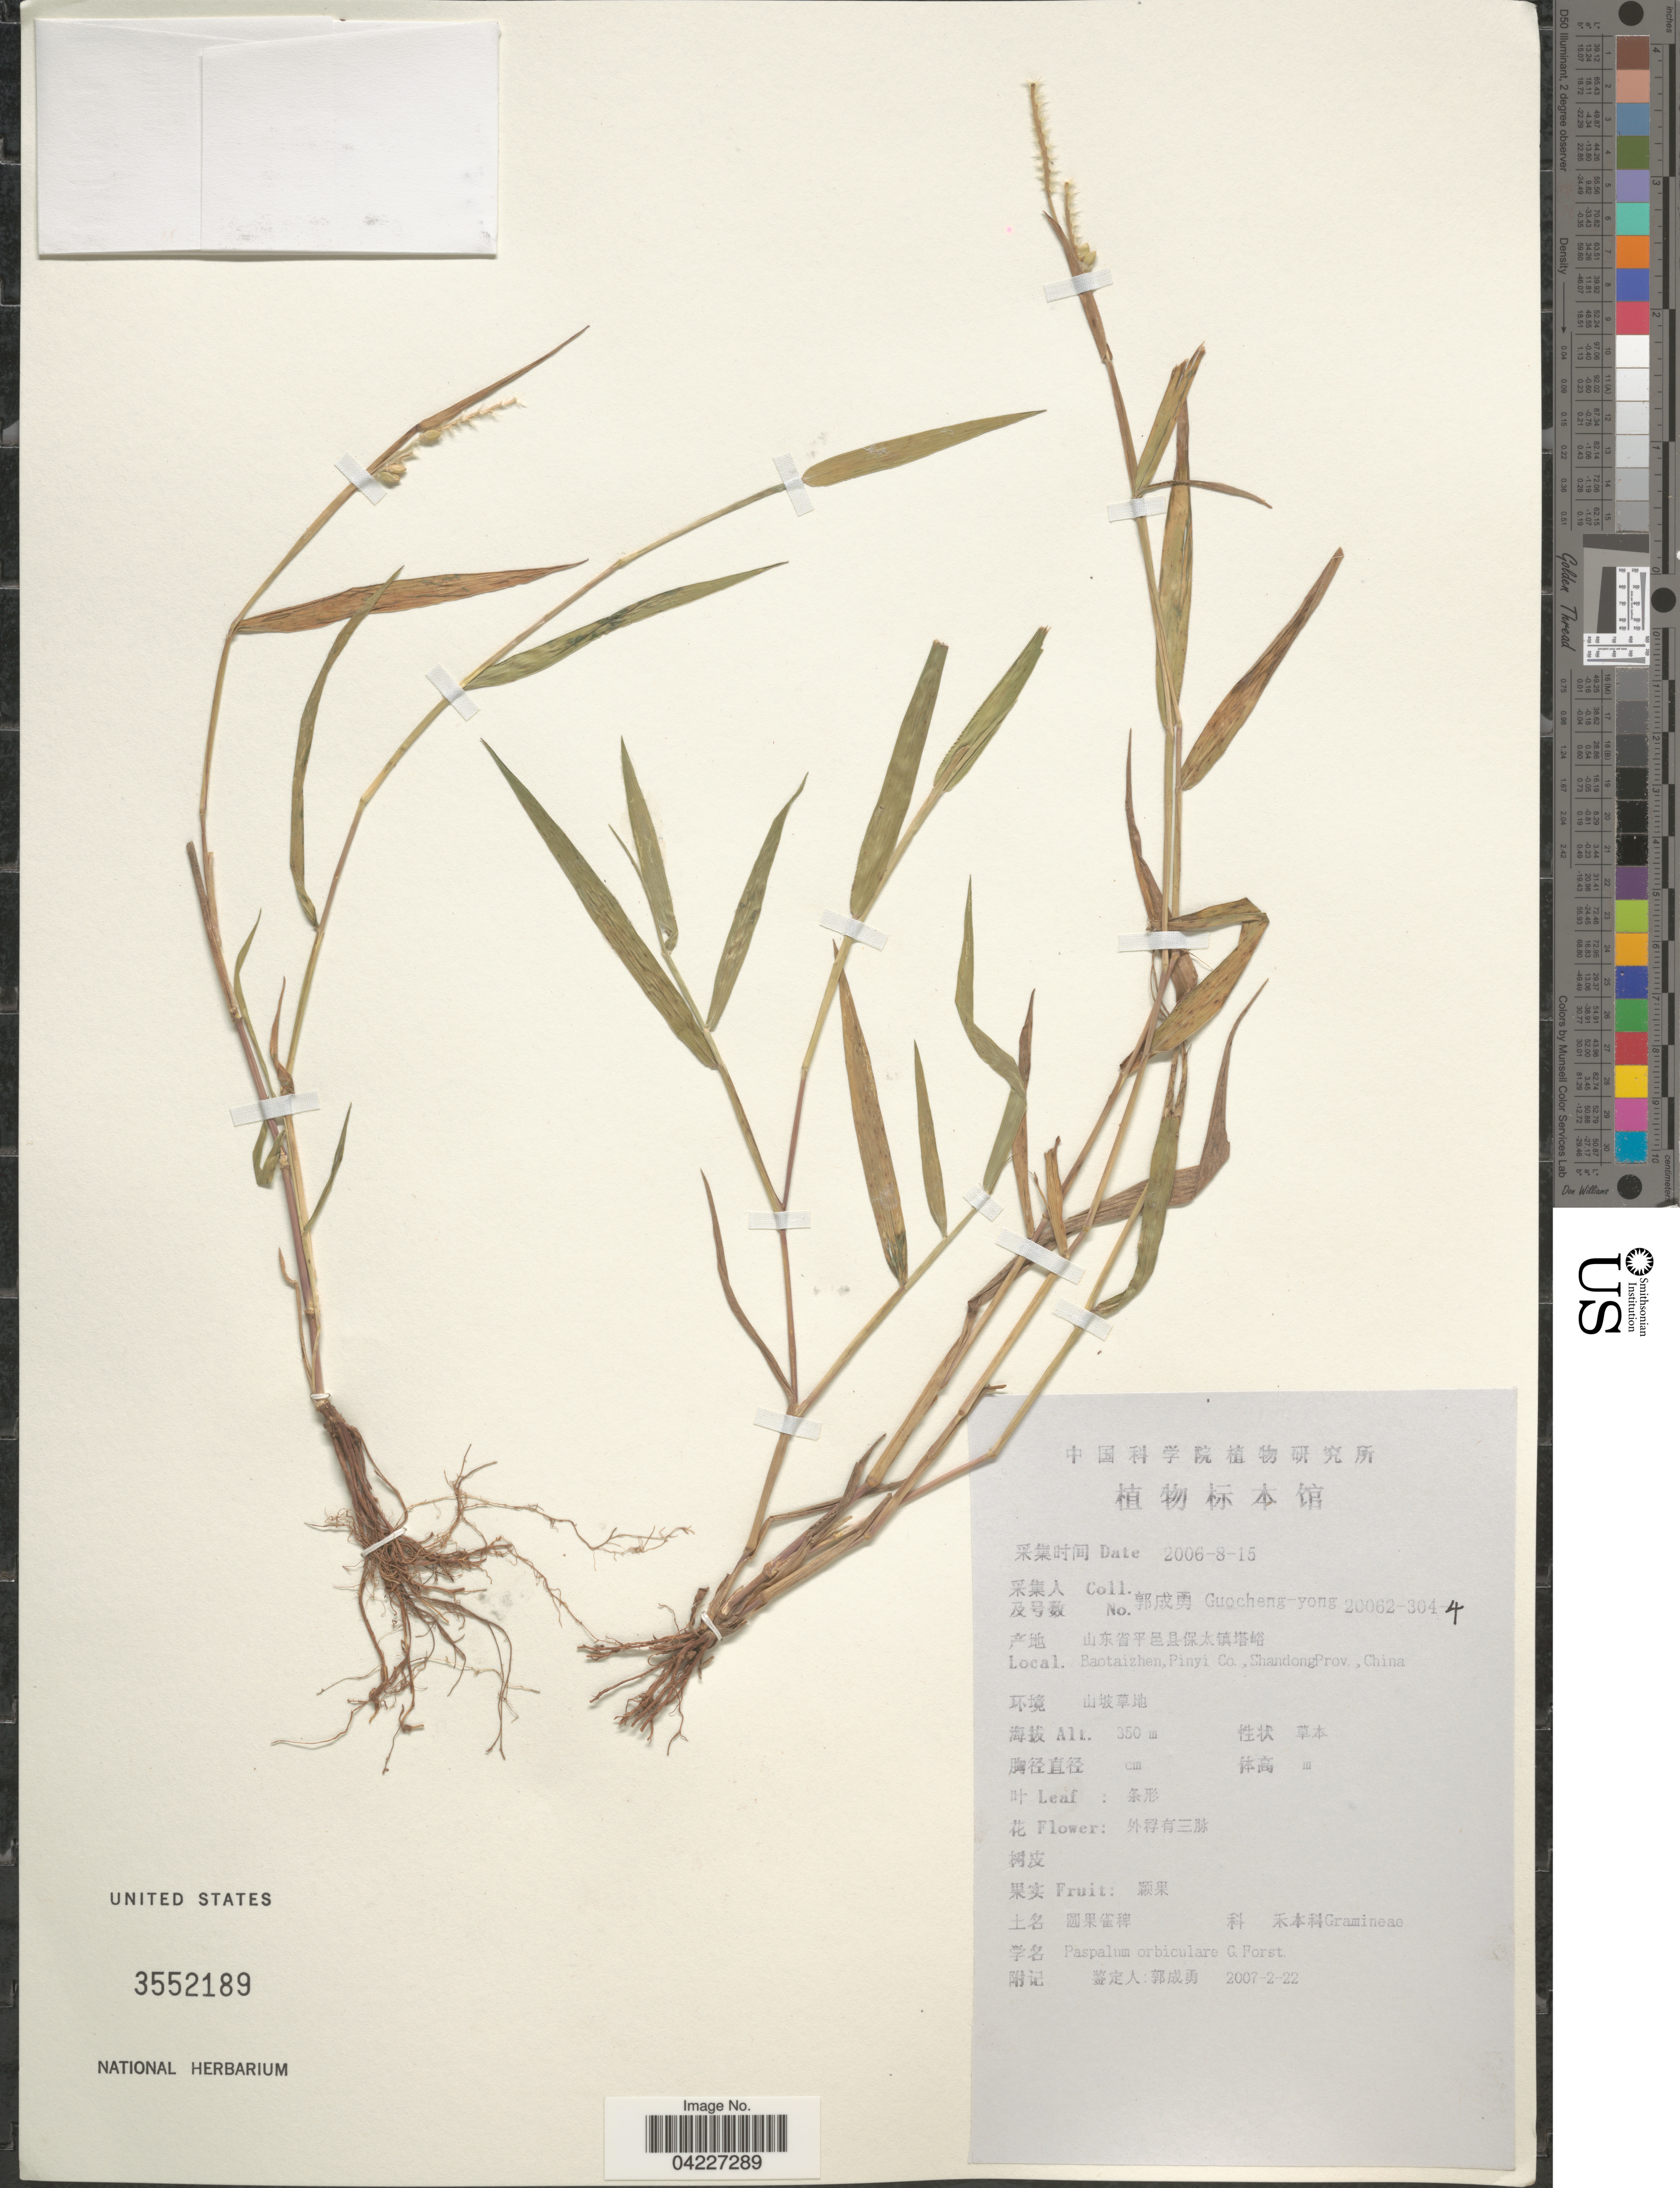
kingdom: Plantae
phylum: Tracheophyta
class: Liliopsida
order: Poales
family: Poaceae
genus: Paspalum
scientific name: Paspalum orbiculare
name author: G. Forst.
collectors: Guo cheng-yong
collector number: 20062-304-4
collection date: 2006-08-15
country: China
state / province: Shandong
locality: Bantaizhen, Pinyi Co.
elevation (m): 350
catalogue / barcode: US 3552189